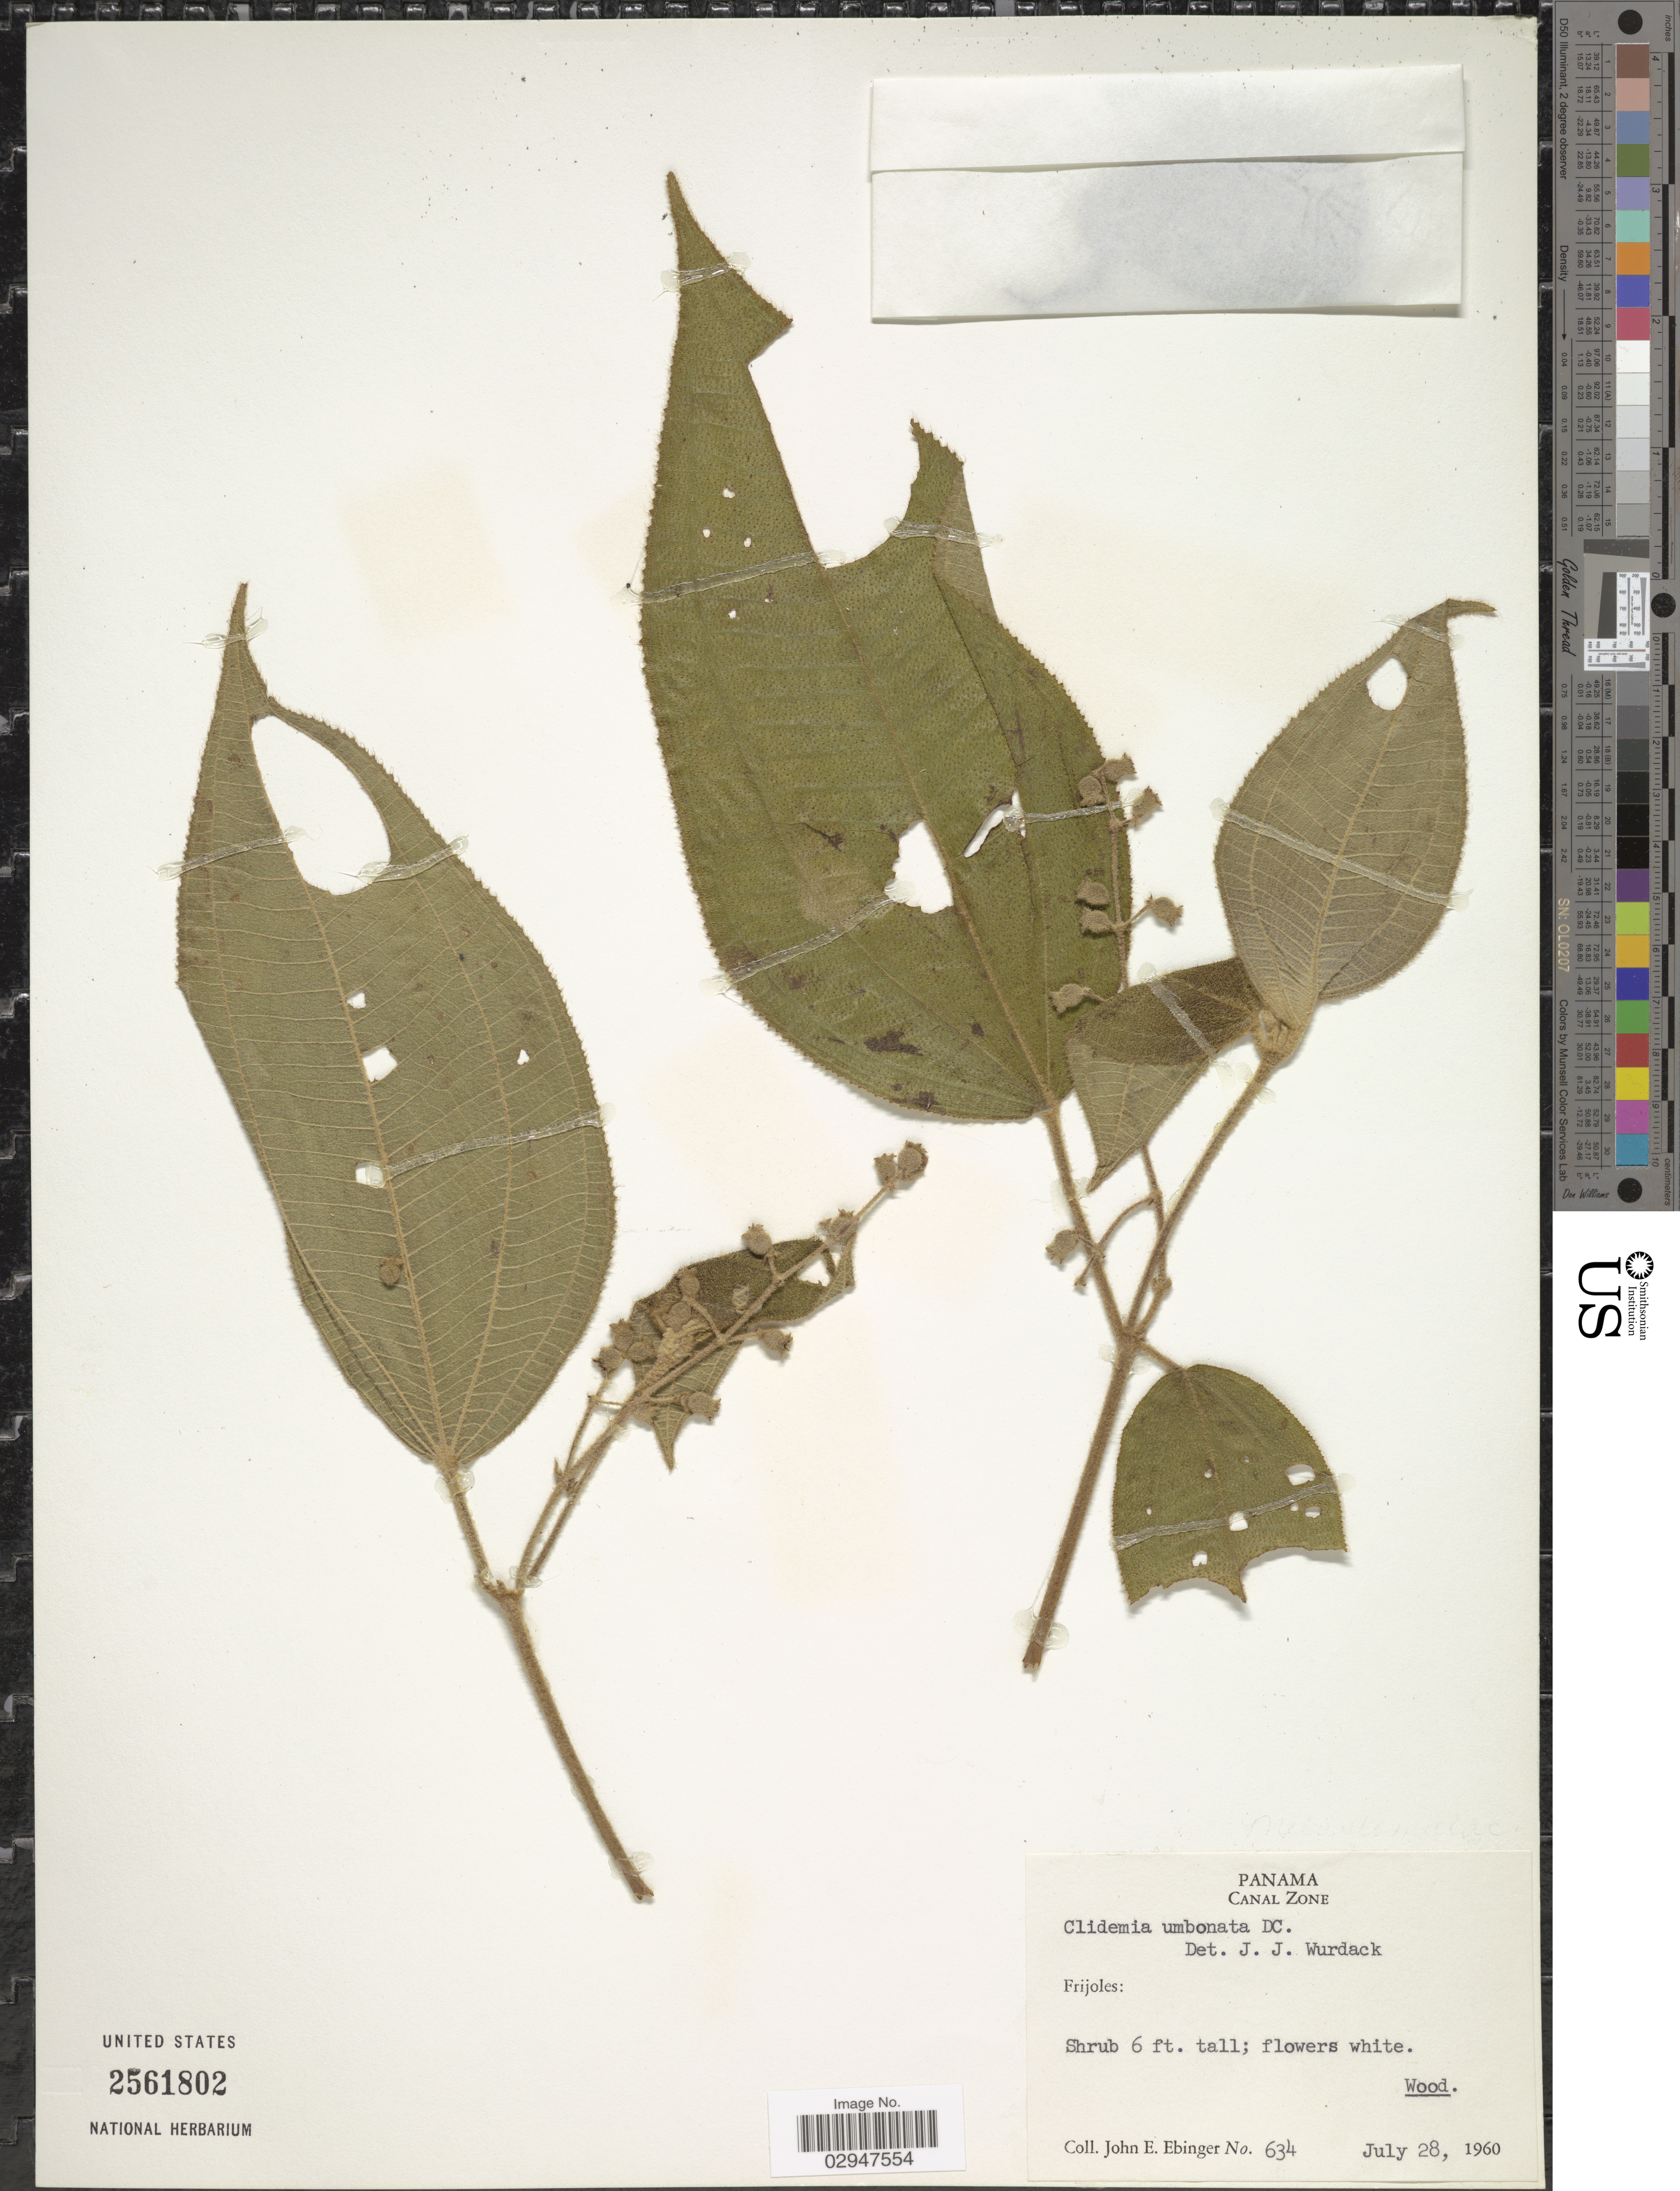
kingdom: Plantae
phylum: Tracheophyta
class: Magnoliopsida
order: Myrtales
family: Melastomataceae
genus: Clidemia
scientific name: Clidemia capitellata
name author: (Bonpl.) D. Don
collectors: J. Ebinger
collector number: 634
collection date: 1960-07-28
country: Panama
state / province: Colón / Panamá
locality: Canal Zone. Frijoles.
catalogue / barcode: US 2561802